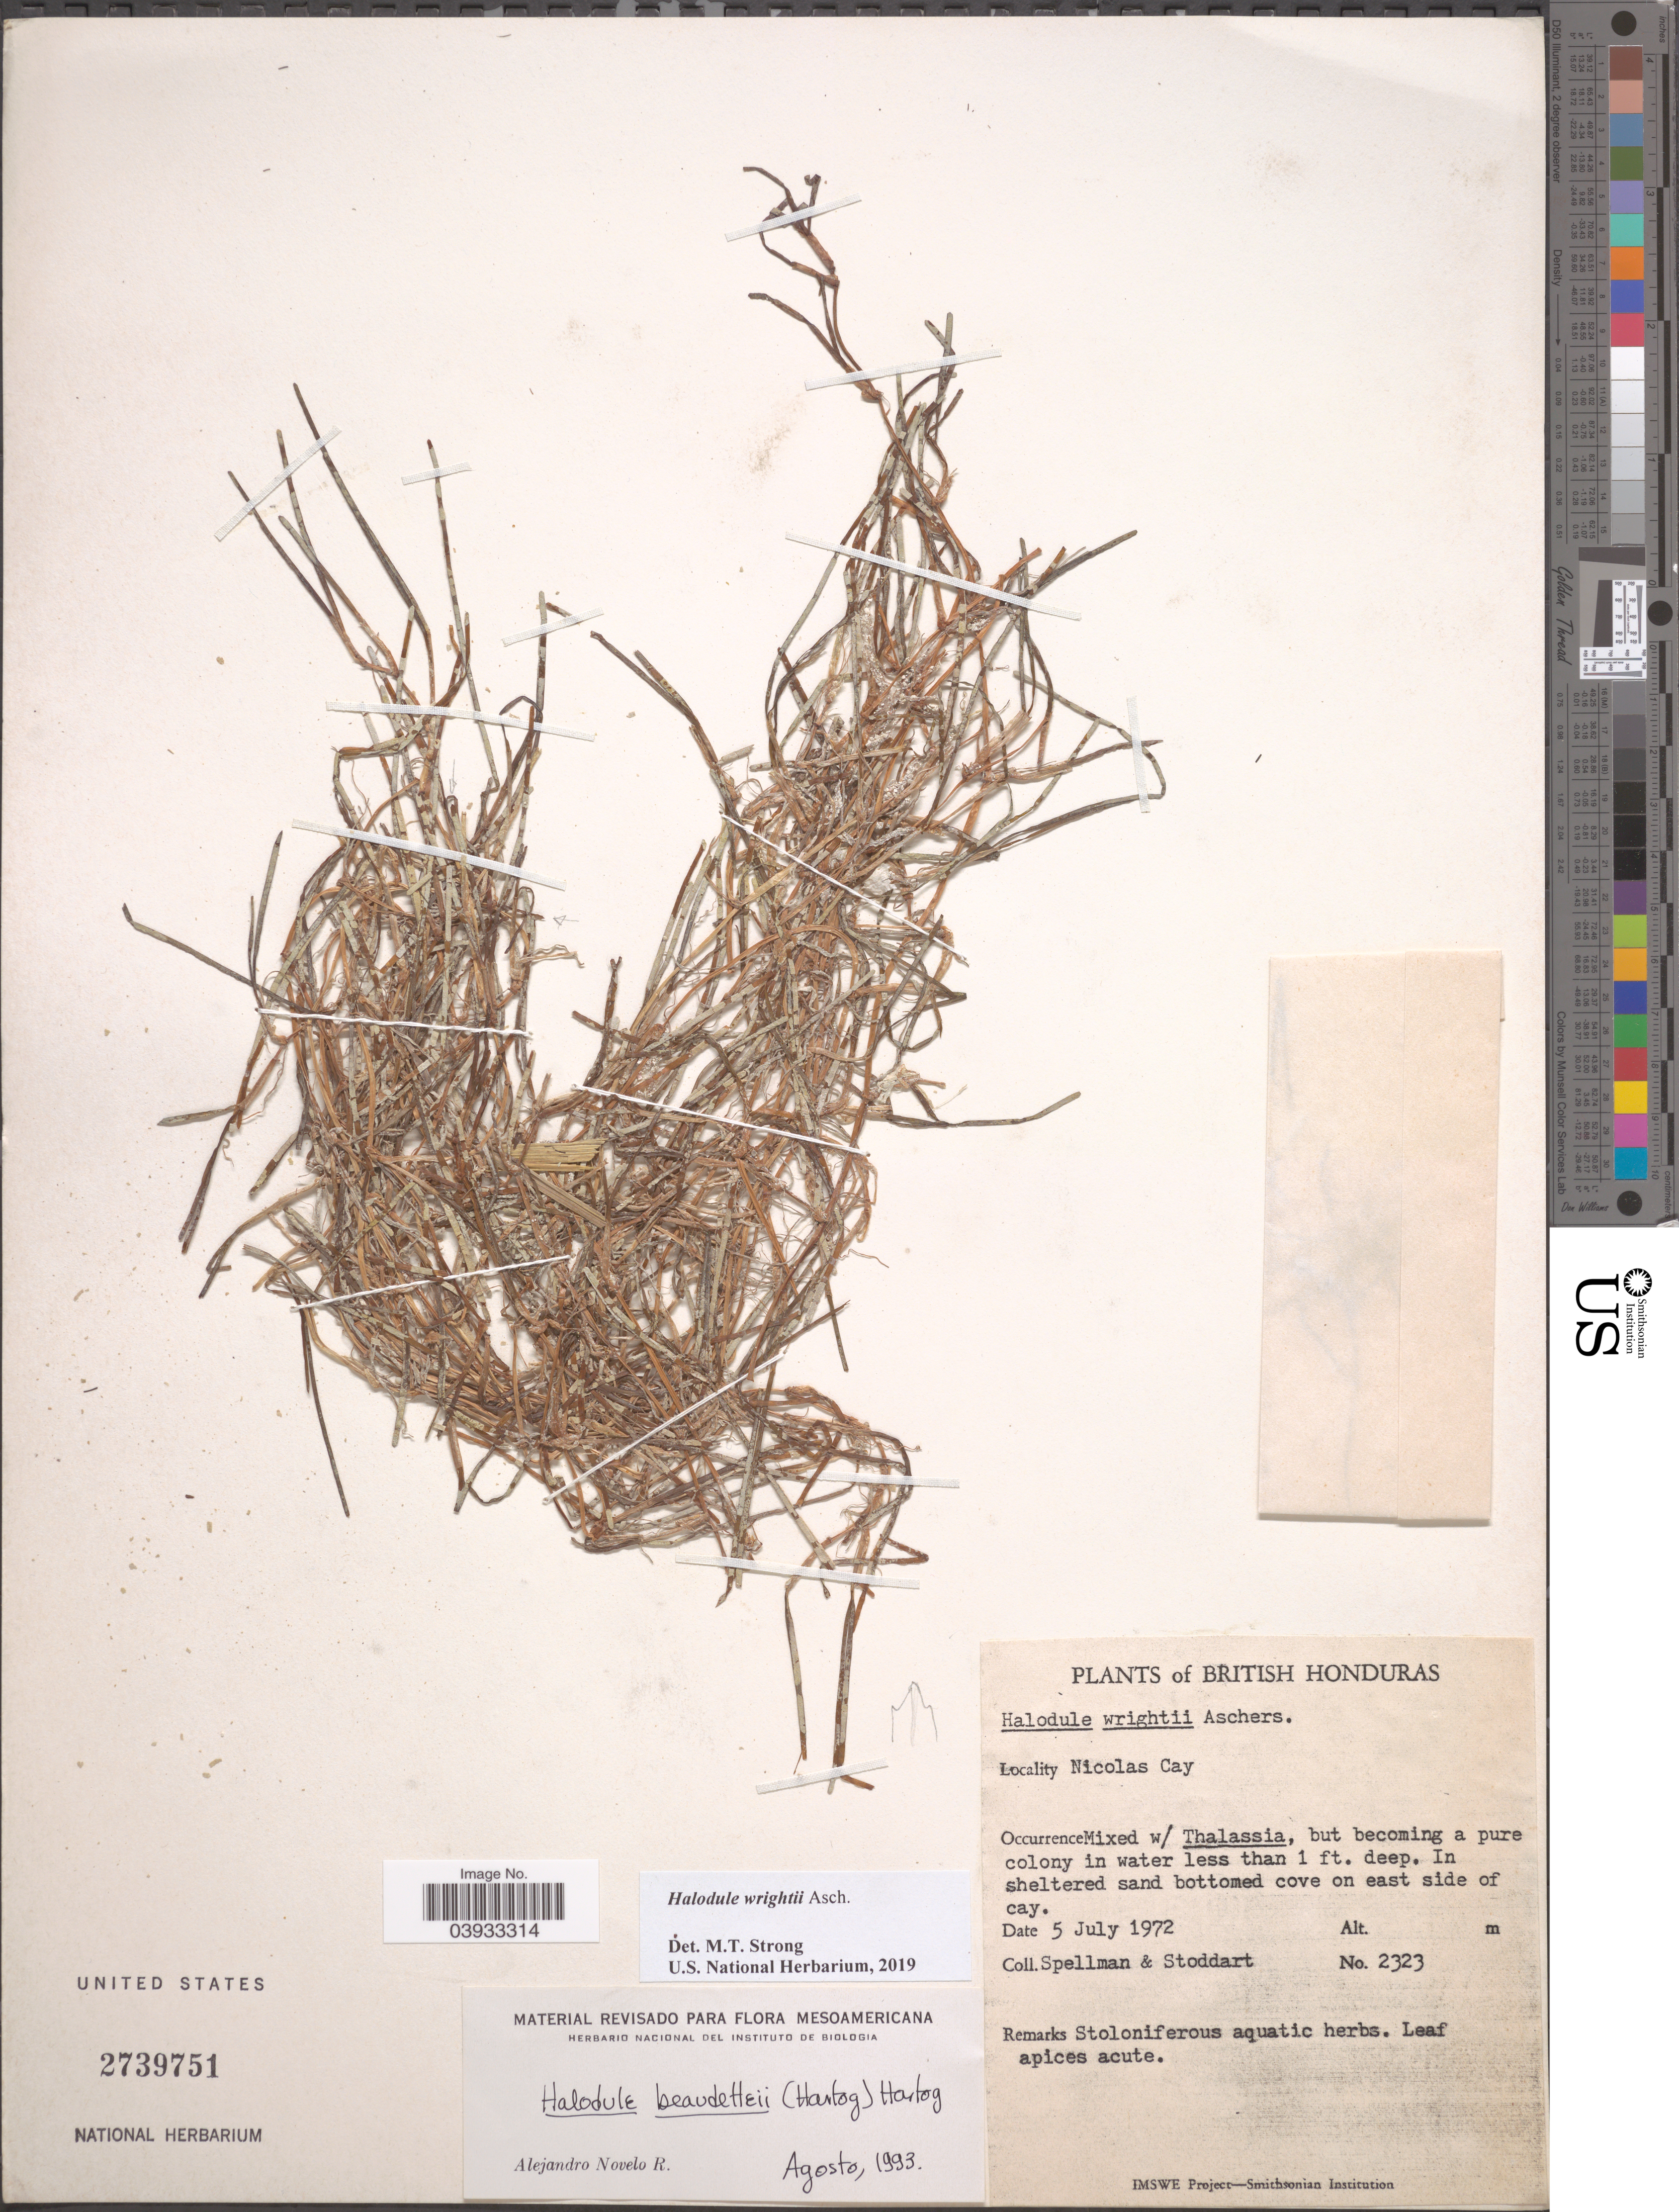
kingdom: Plantae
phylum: Tracheophyta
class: Liliopsida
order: Alismatales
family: Cymodoceaceae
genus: Halodule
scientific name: Halodule wrightii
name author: Asch.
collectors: Spellman, -- & -. Stoddart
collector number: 2323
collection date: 1972-07-05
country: Belize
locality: British Honduras. Nicolas Cay.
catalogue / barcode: US 2739751